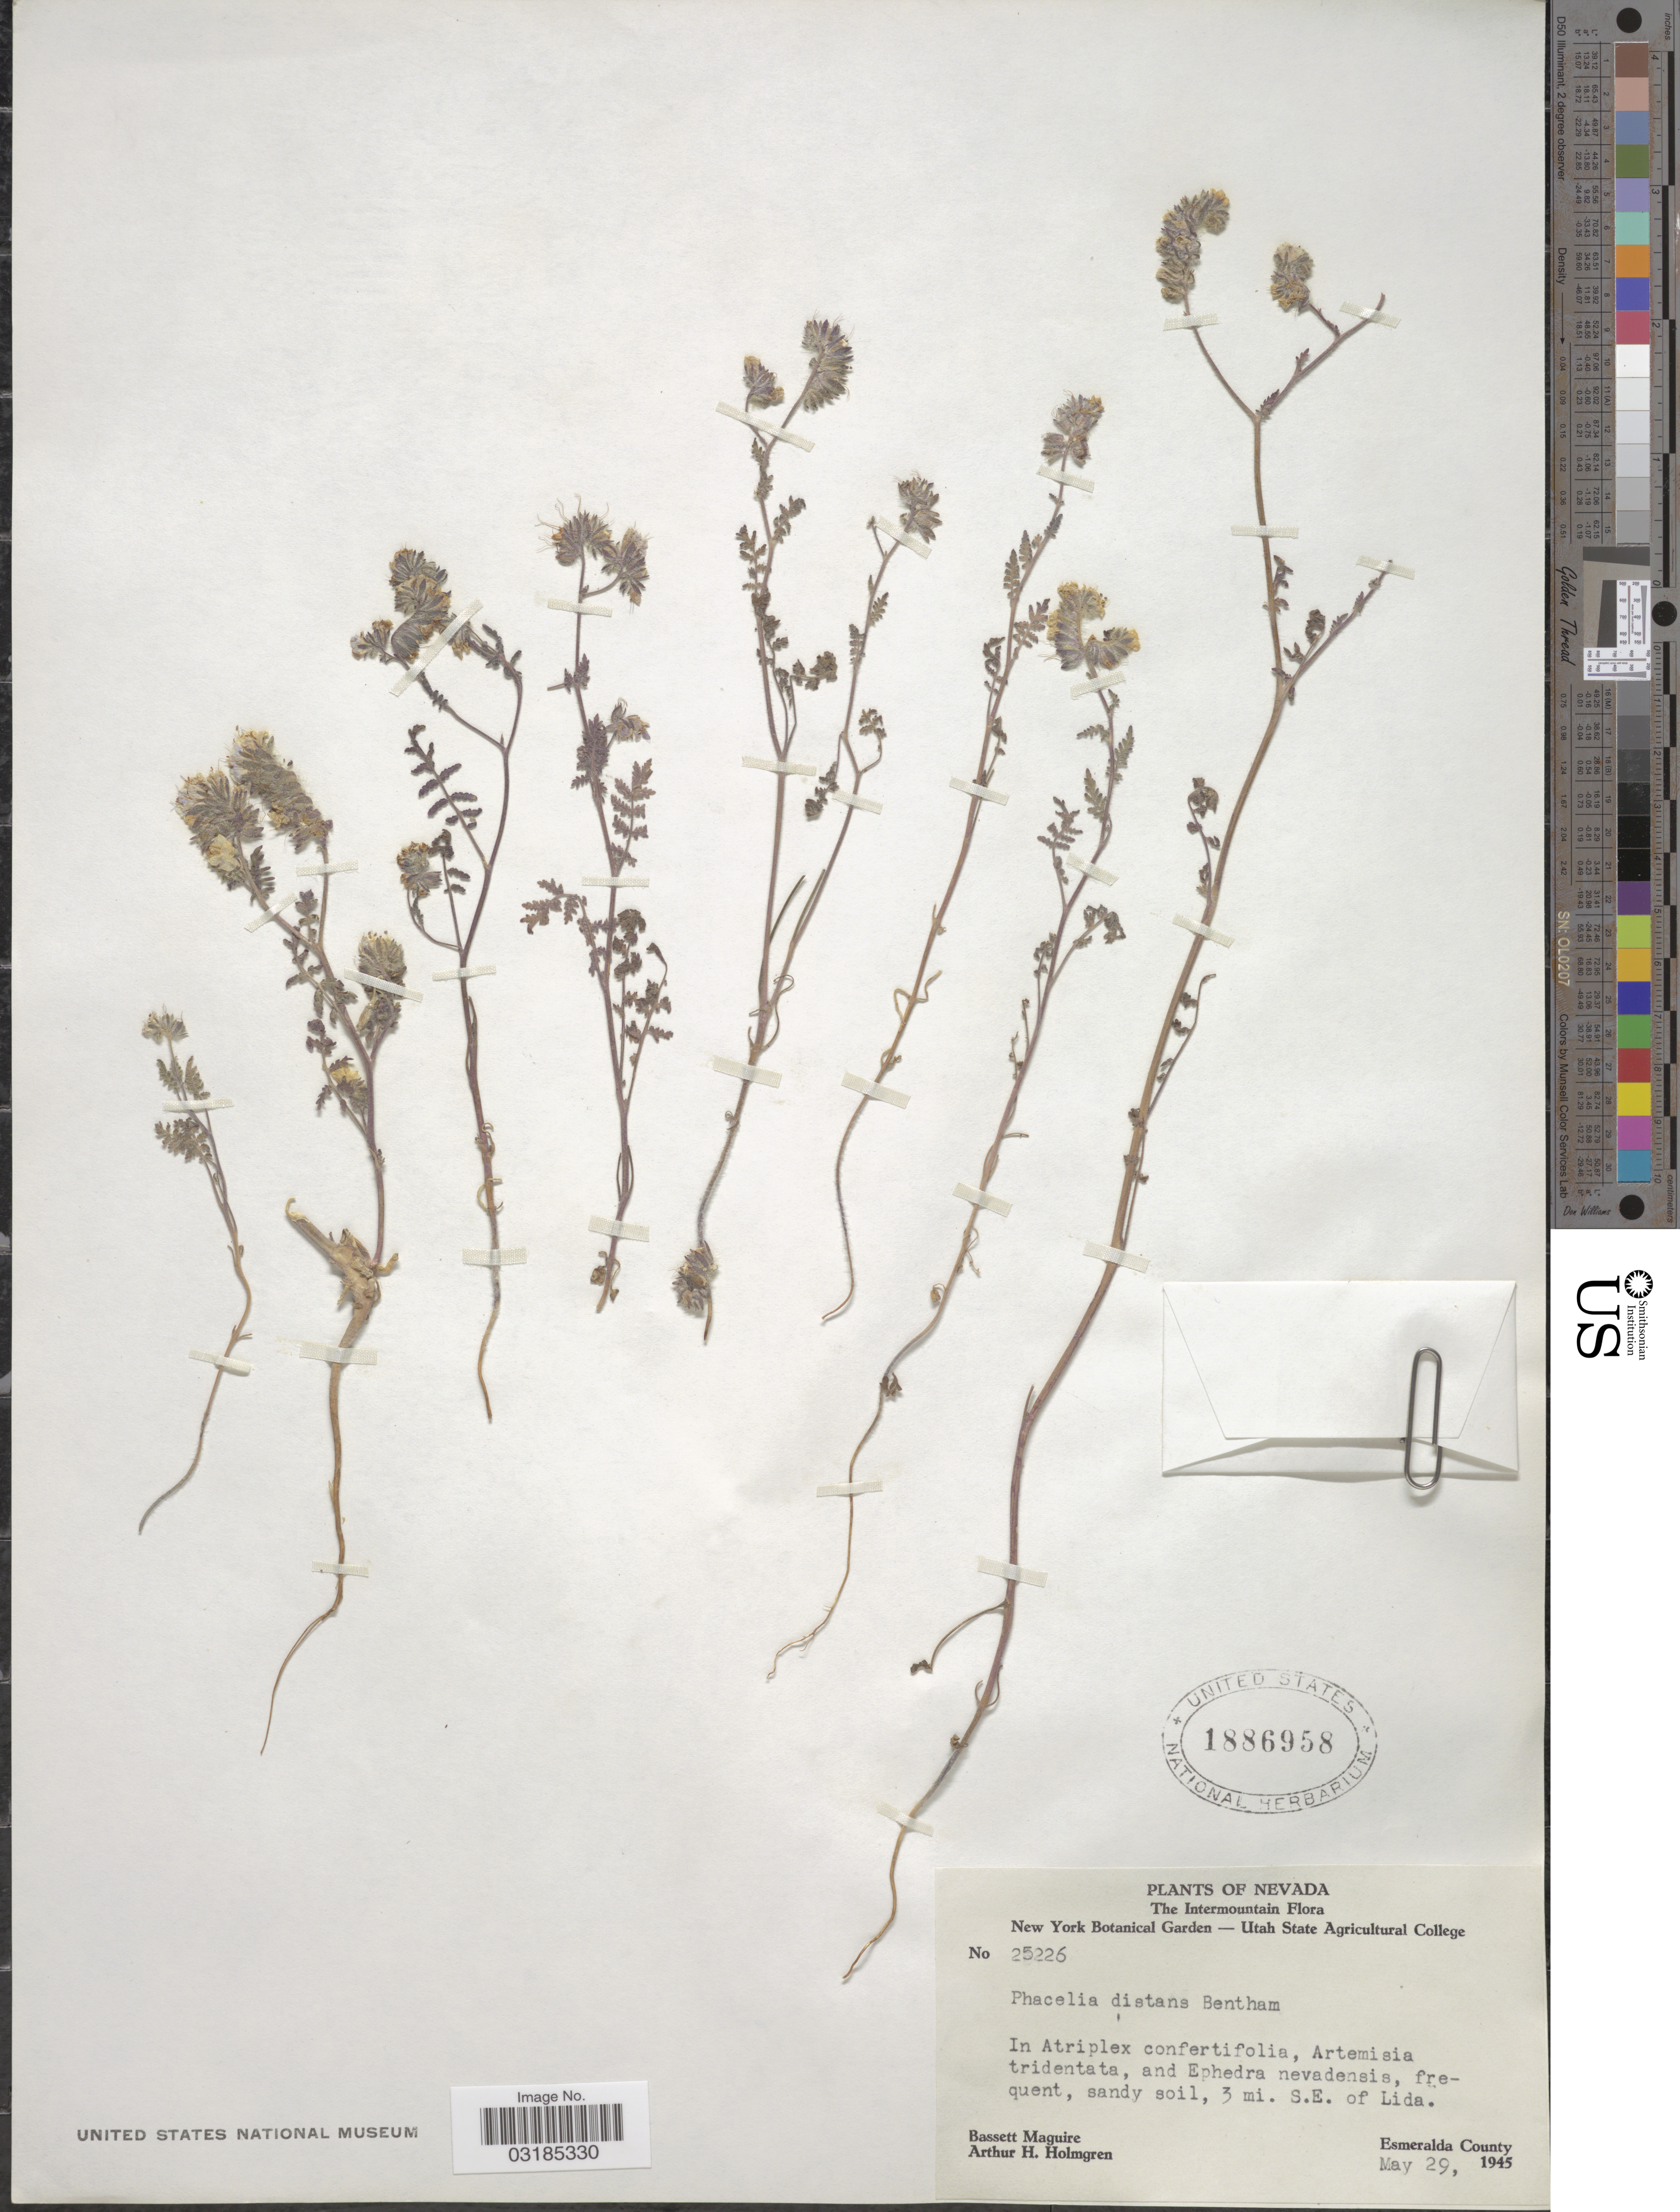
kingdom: Plantae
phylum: Tracheophyta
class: Magnoliopsida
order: Boraginales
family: Hydrophyllaceae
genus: Phacelia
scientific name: Phacelia distans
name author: Benth.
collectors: B. Maguire & A. H. Holmgren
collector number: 25226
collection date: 1945-05-29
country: United States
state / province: Nevada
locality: The Intermountain. 3 mi. S.E. of Lida. Esmeralda County.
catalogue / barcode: US 1886958